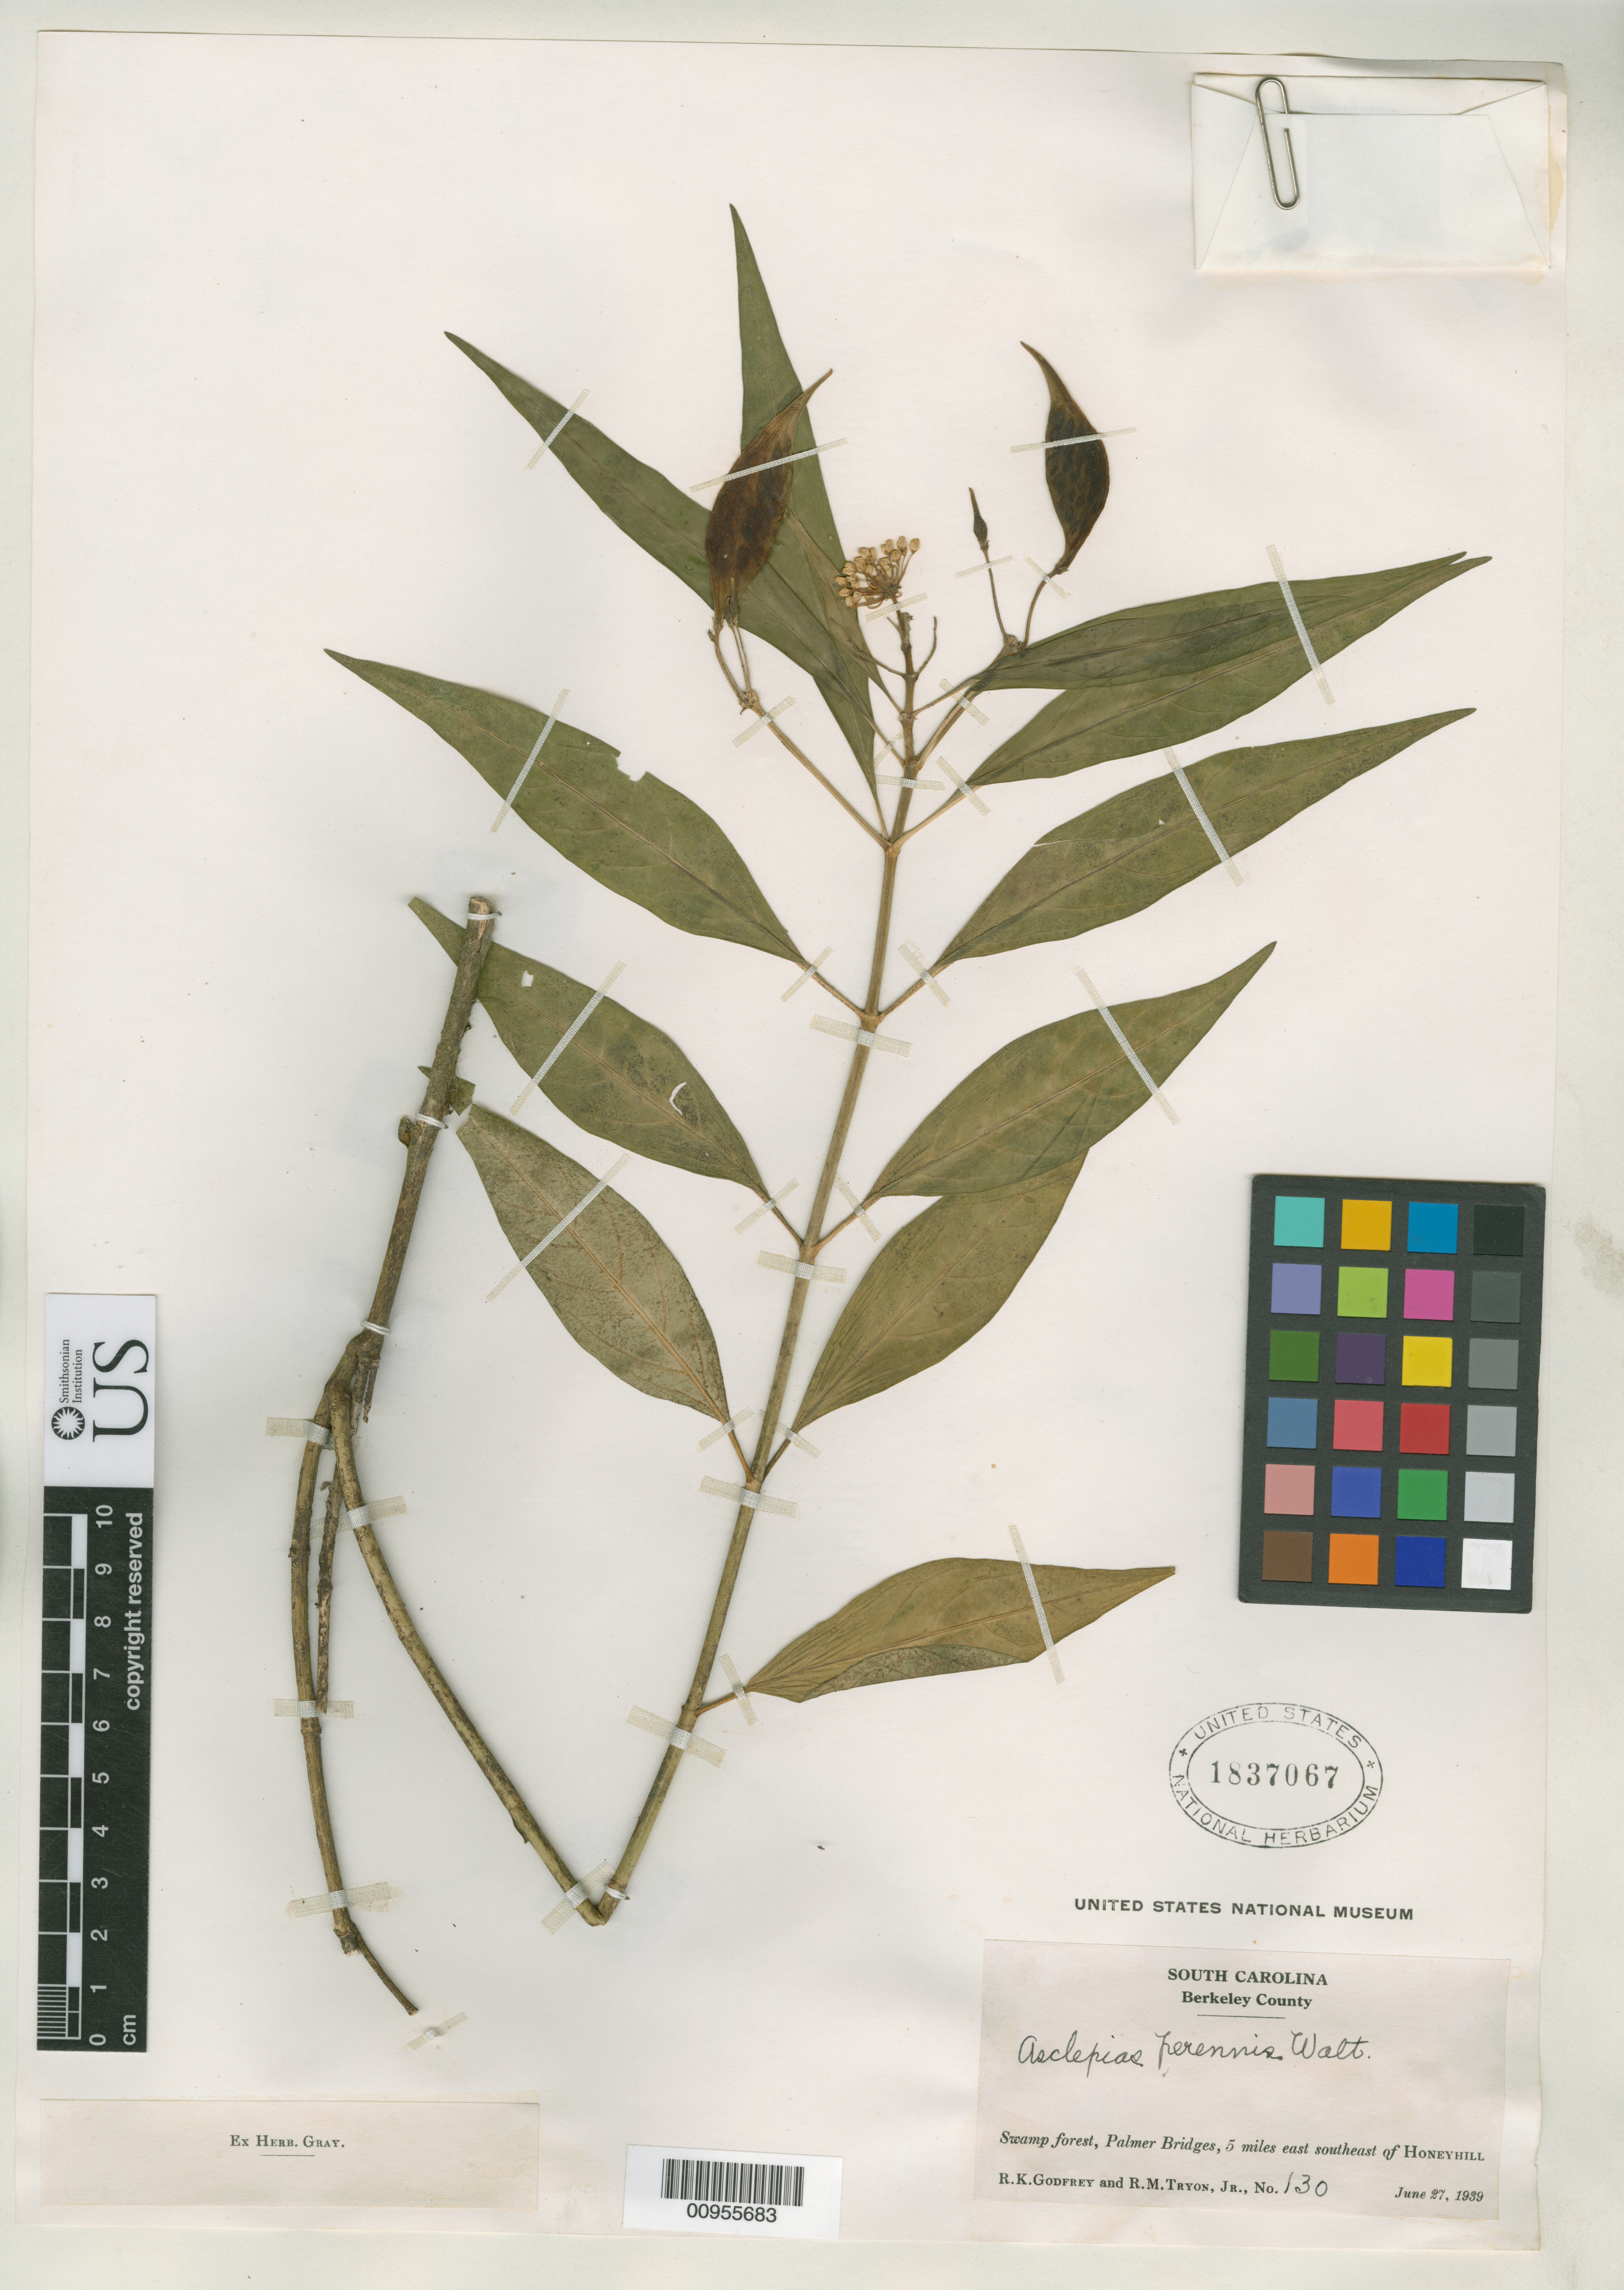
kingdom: Plantae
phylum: Tracheophyta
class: Magnoliopsida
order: Gentianales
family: Apocynaceae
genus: Asclepias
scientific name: Asclepias perennis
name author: Walter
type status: Isoneotype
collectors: R. K. Godfrey & R. M. Tryon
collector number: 130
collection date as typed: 27 Jun 1939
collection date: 1939-06-27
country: United States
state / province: South Carolina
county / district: Berkeley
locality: Swamp forest, Palmer Bridges, 5 miles east southeast of Honeyhill.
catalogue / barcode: US 1837067